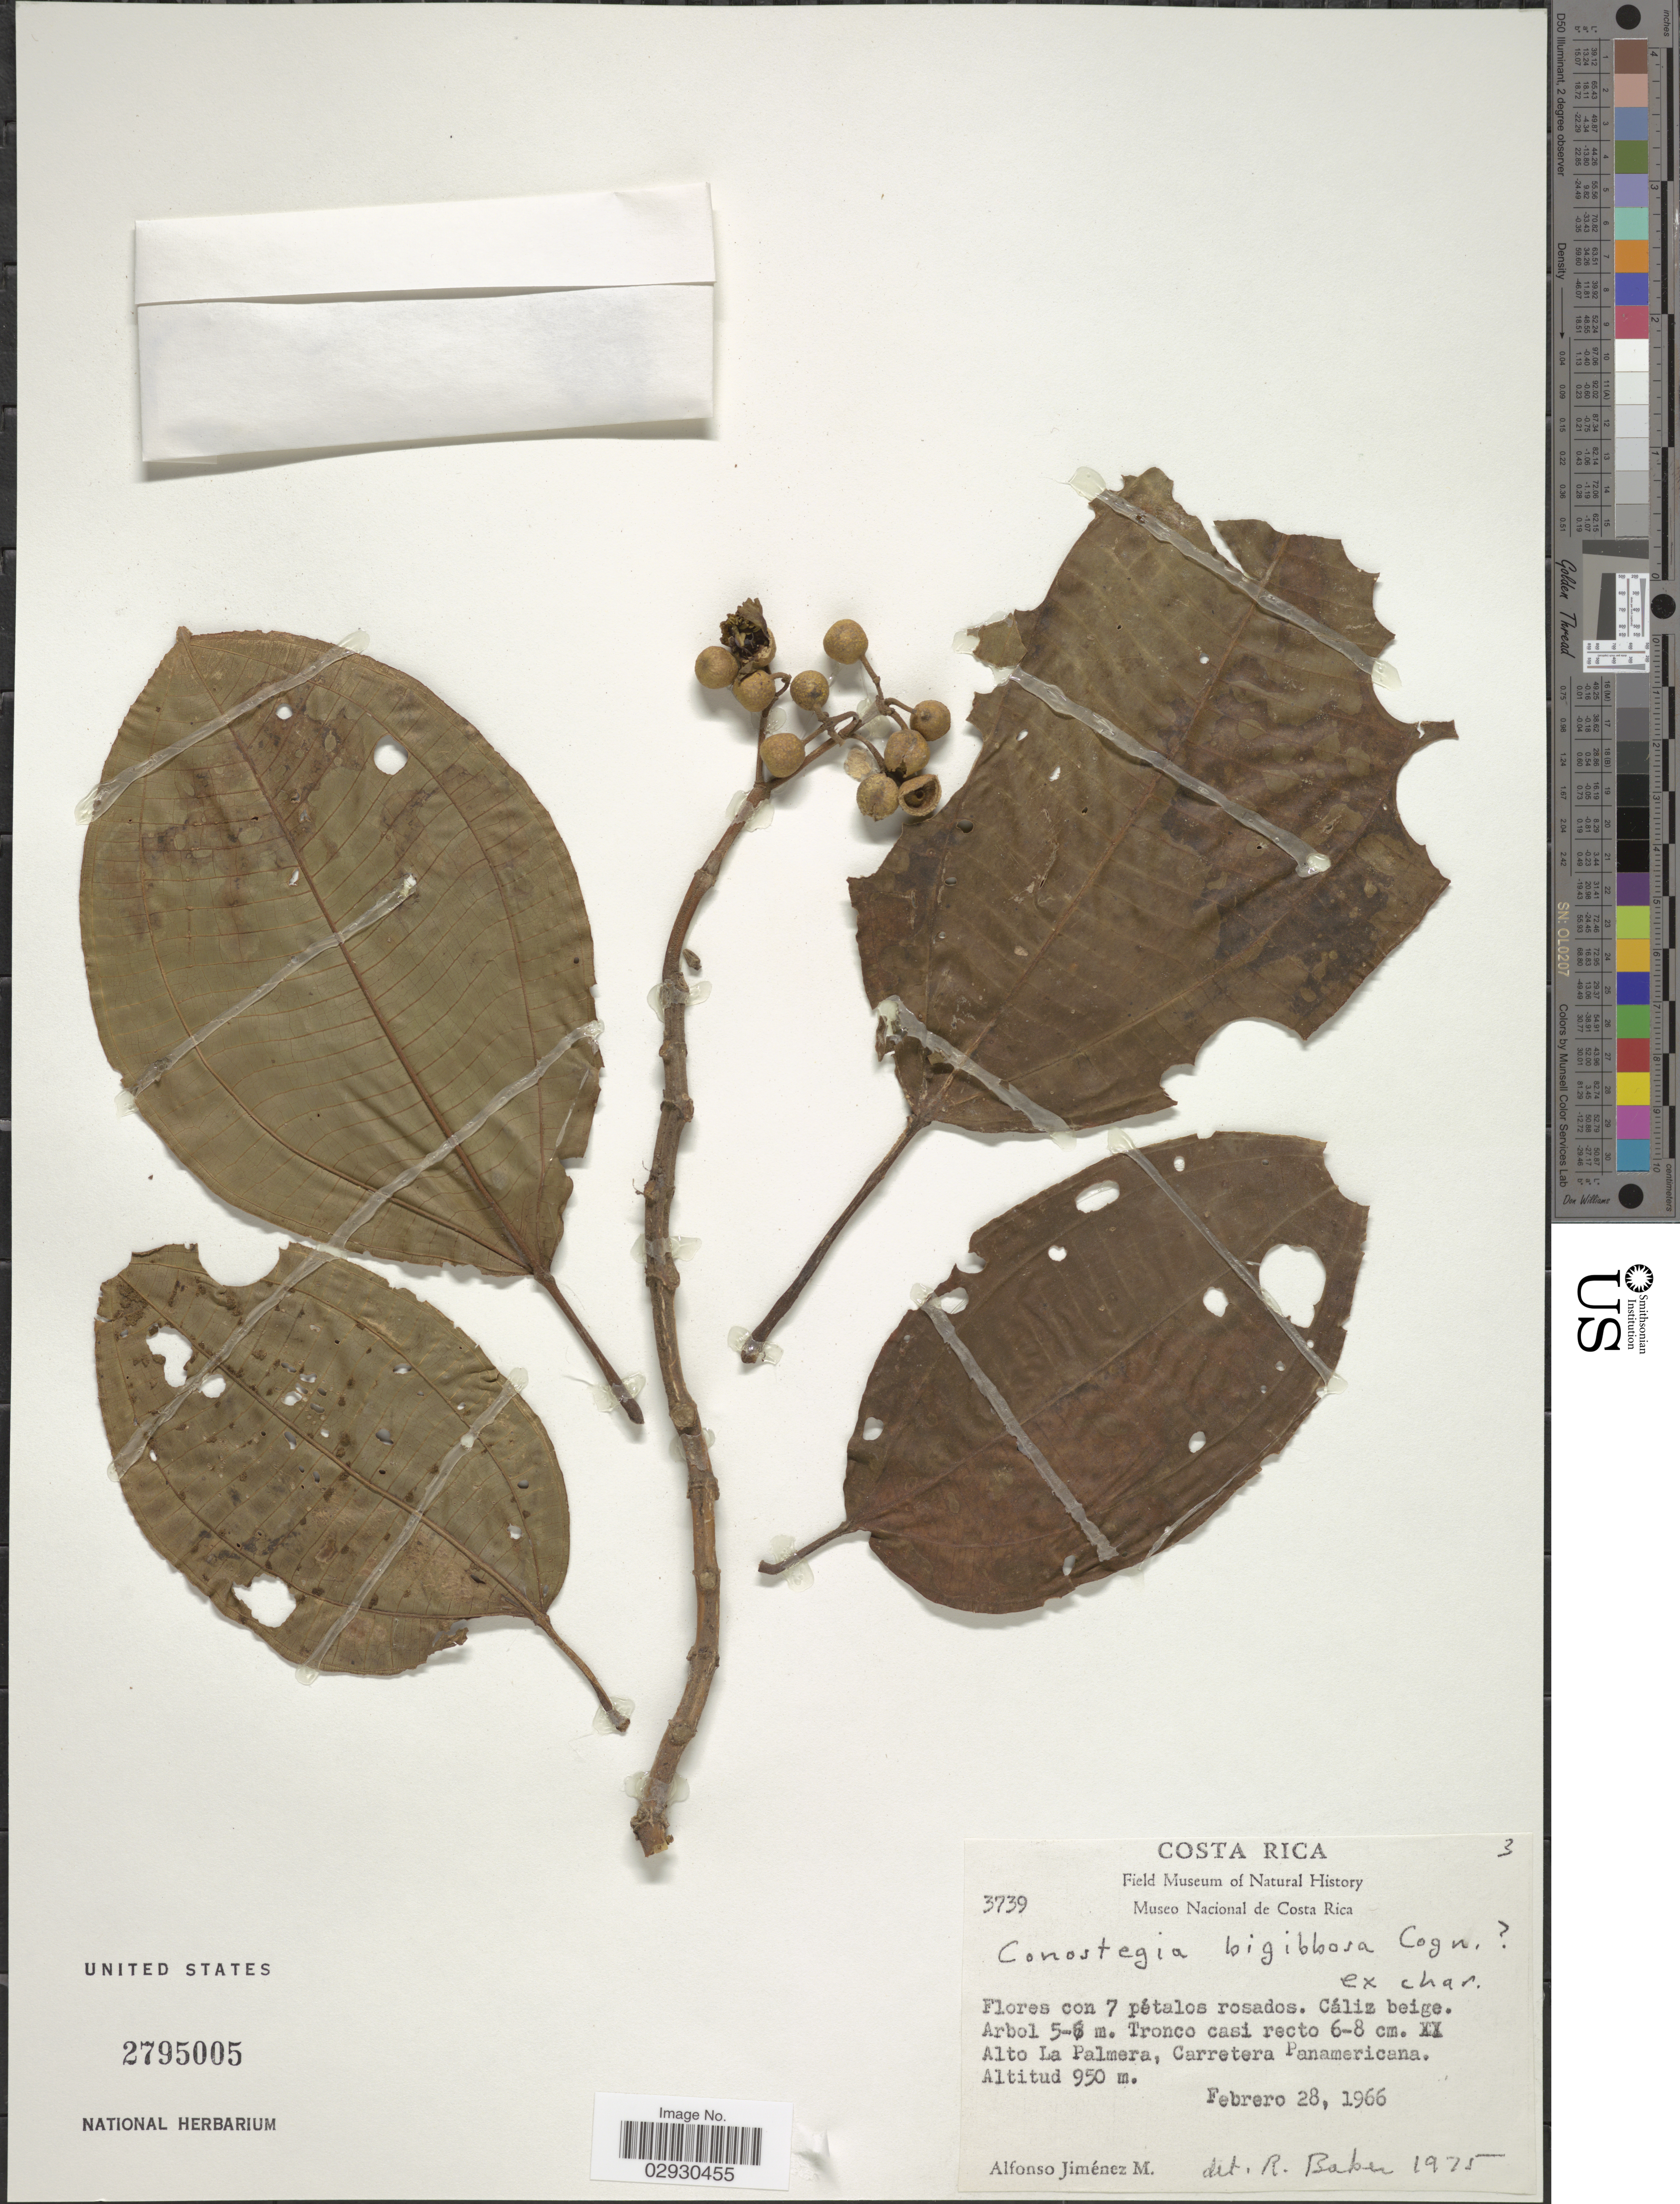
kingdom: Plantae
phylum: Tracheophyta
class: Magnoliopsida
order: Myrtales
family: Melastomataceae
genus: Conostegia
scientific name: Conostegia macrantha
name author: O. Berg ex Triana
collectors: A. Jimenez M.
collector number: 3739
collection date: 1966-02-28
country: Costa Rica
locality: Alto La Palmera, Carretera Panamericana.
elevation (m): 950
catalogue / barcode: US 2795005